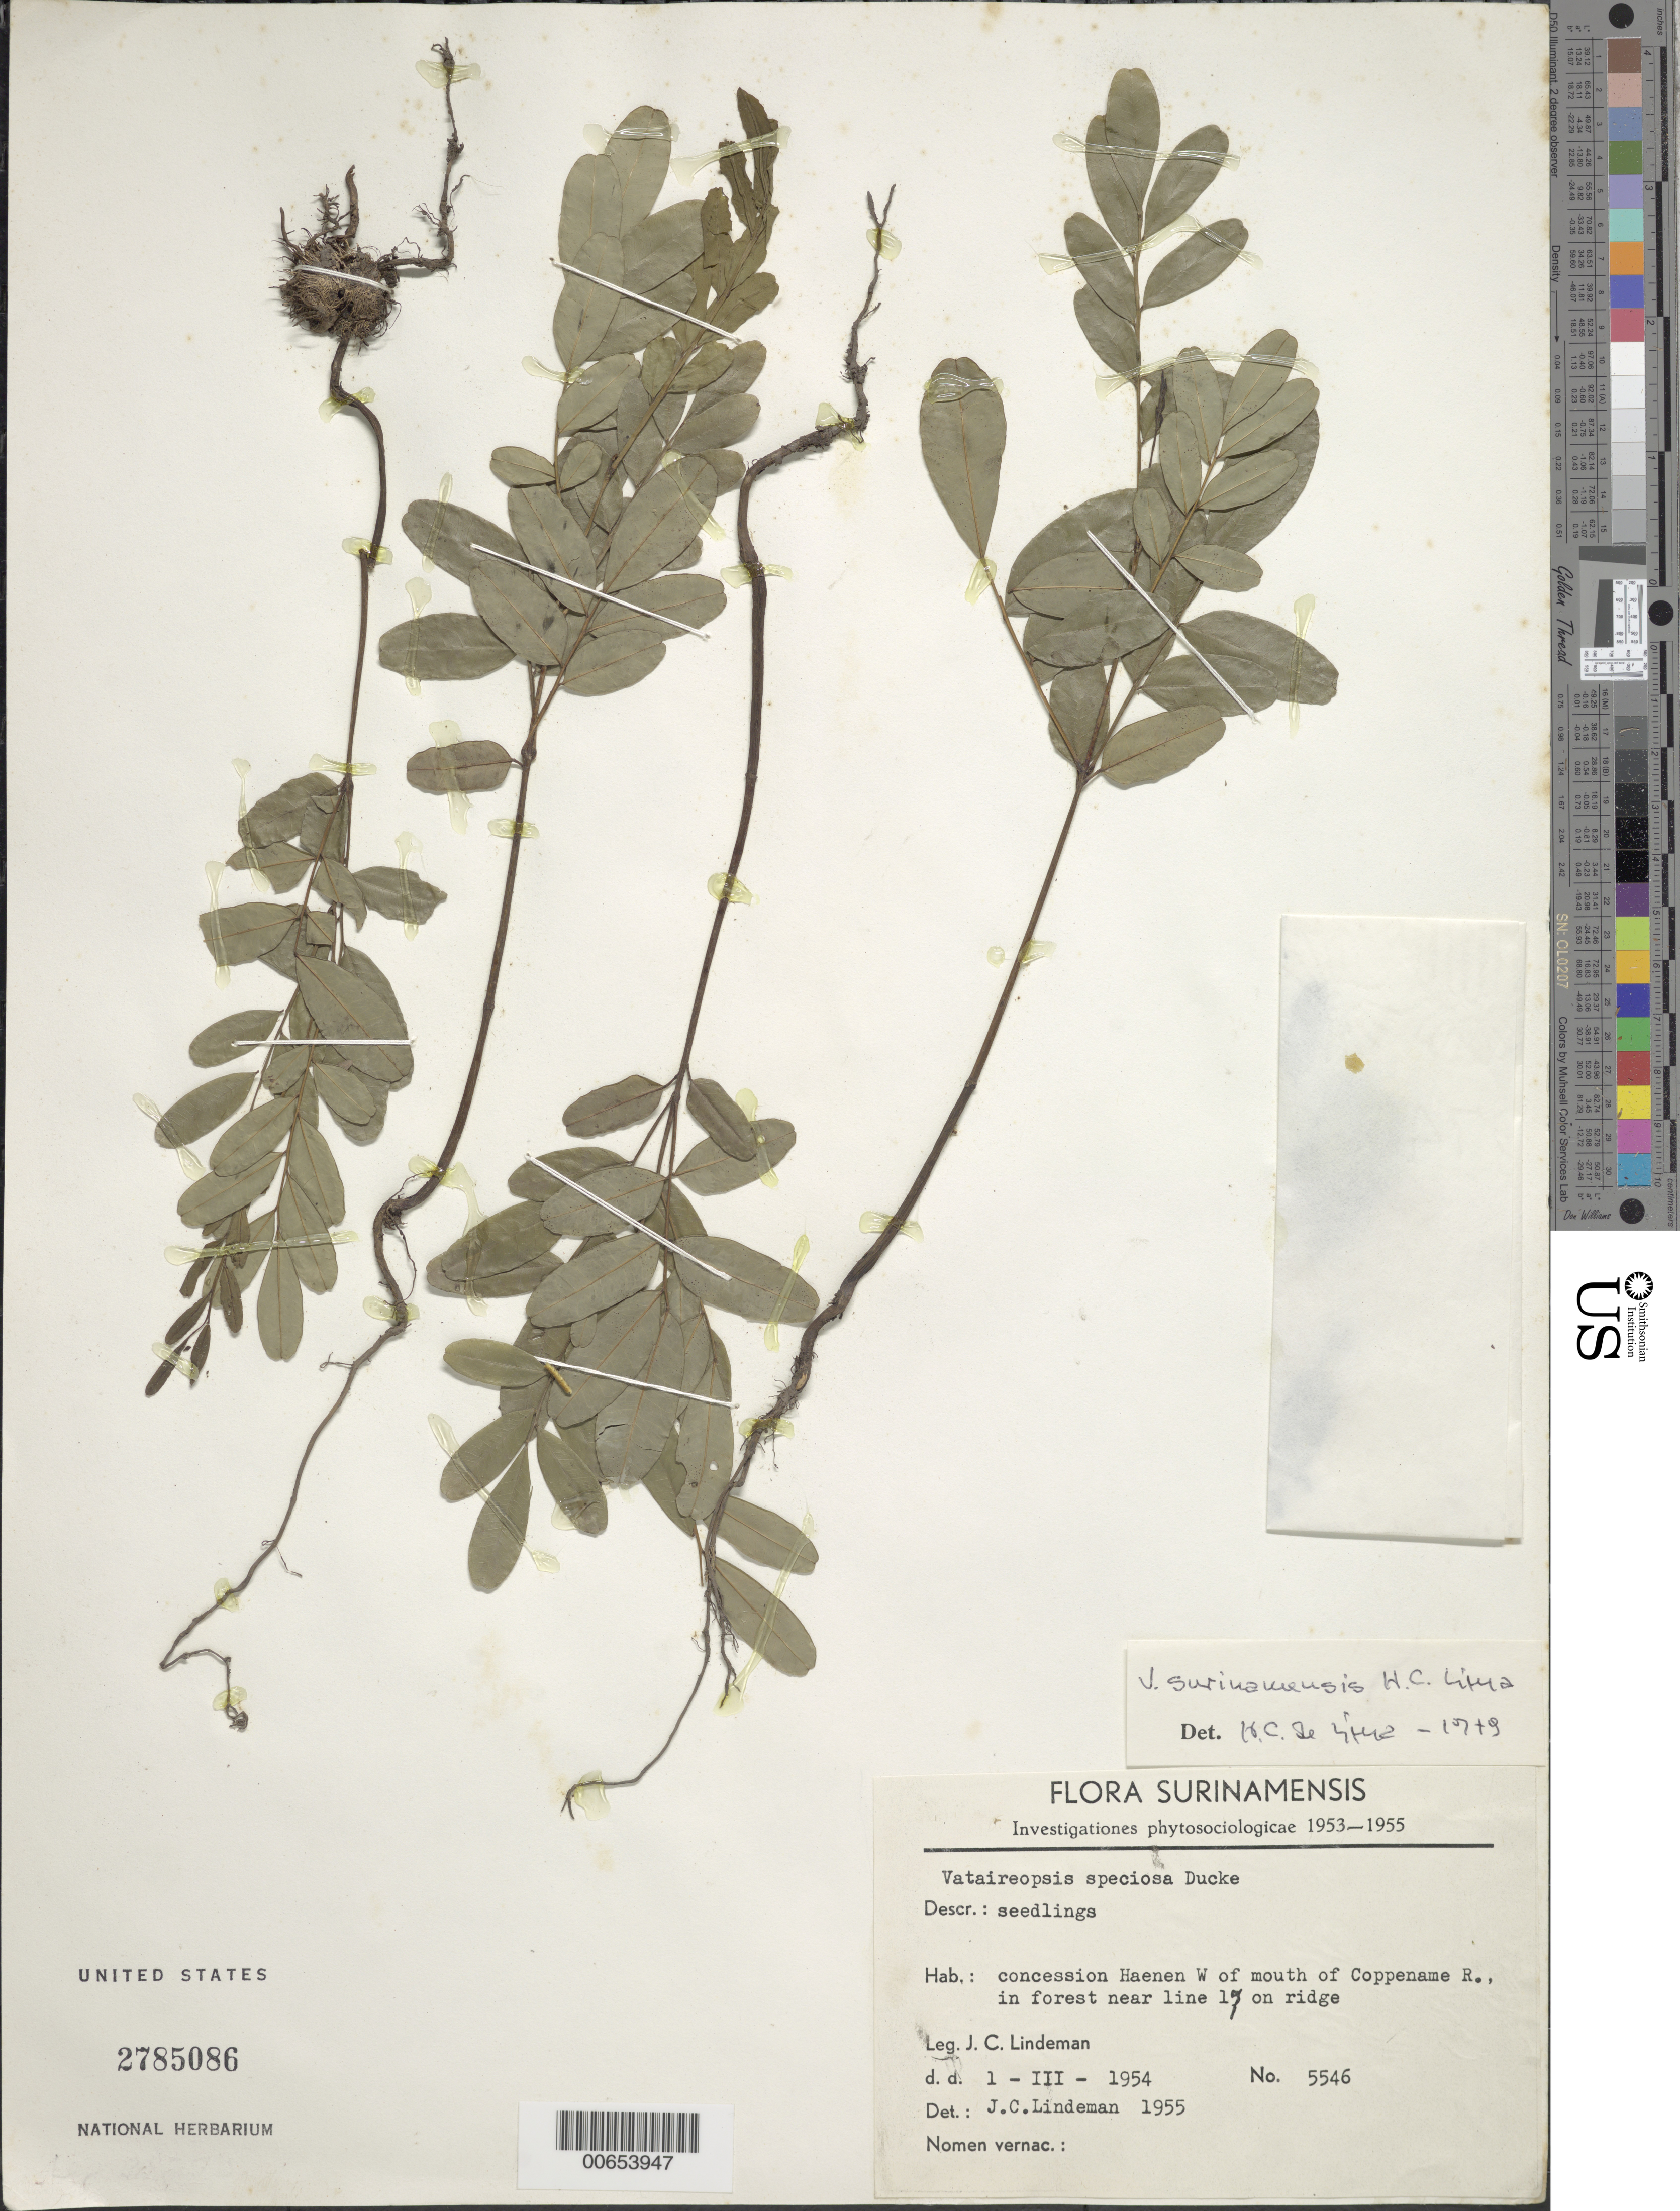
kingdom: Plantae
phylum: Tracheophyta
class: Magnoliopsida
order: Fabales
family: Fabaceae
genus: Vataireopsis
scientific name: Vataireopsis surinamensis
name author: H.C. Lima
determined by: Lima, H. C. de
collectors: J. C. Lindeman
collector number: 5546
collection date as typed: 1-Mar-54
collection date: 1954-03-01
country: Suriname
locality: Coppename R., W of mouth at Concession Haenen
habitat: Forest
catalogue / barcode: US 2785086